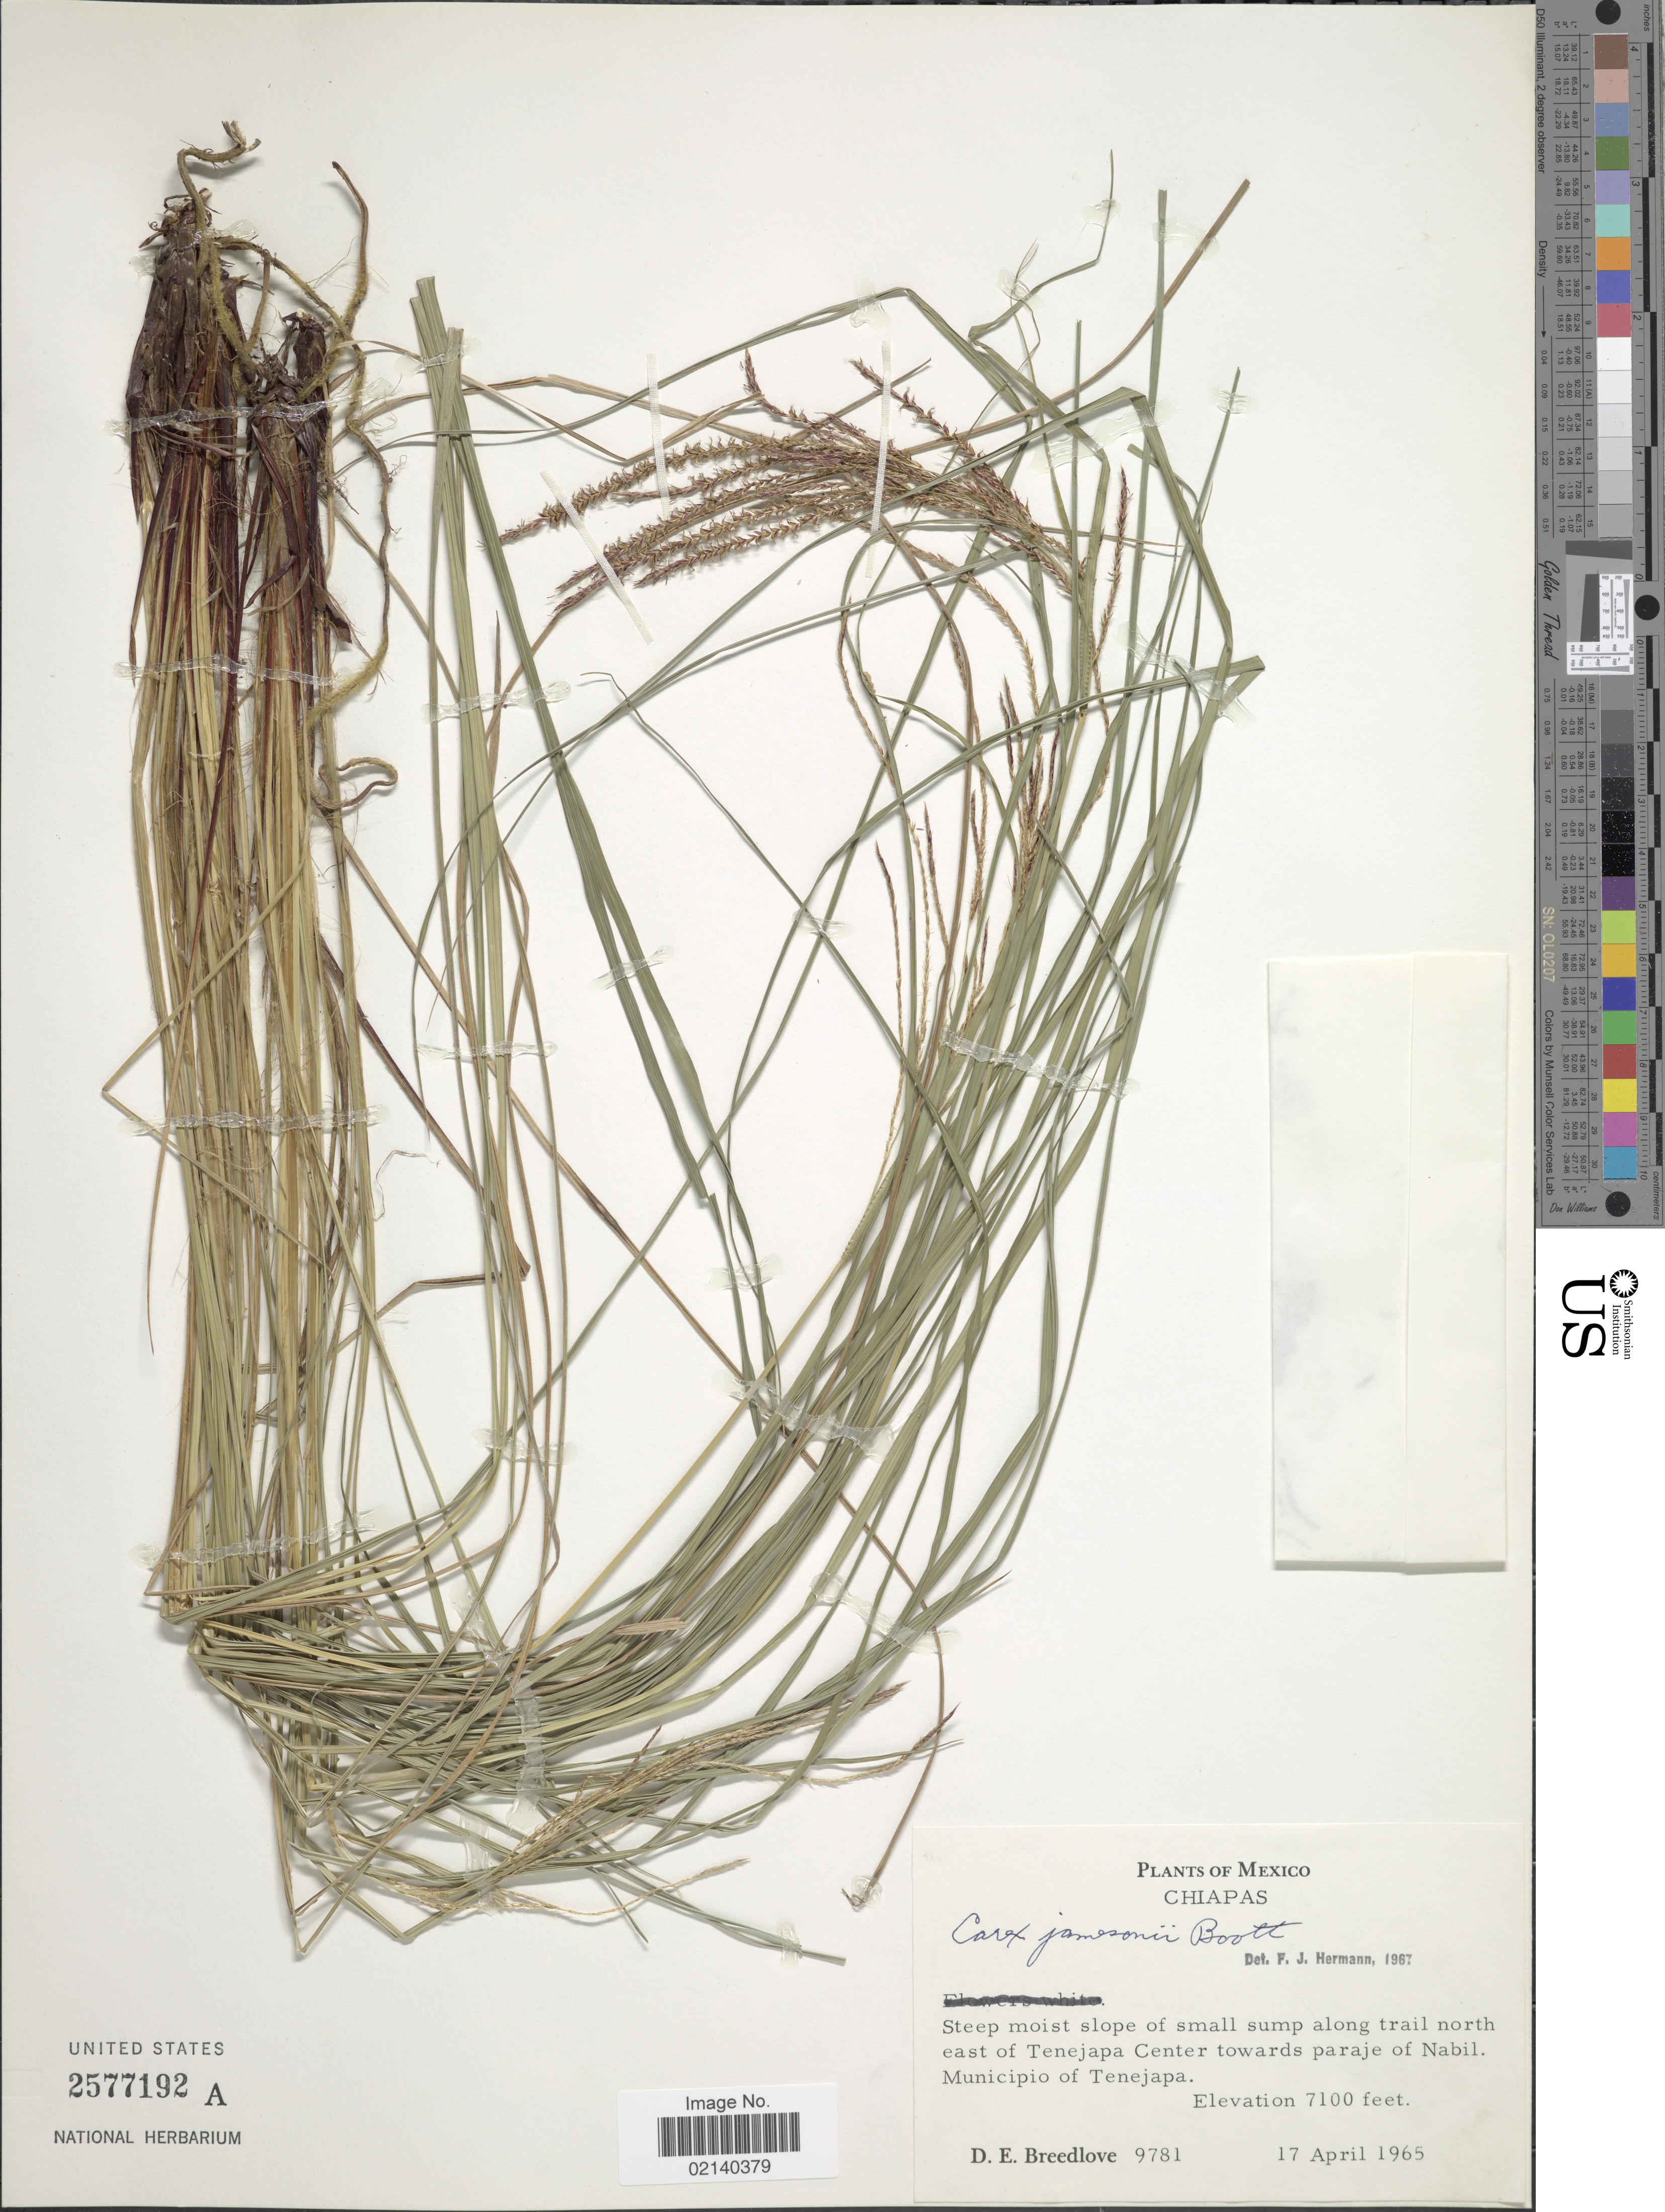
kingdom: Plantae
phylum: Tracheophyta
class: Liliopsida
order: Poales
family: Cyperaceae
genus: Carex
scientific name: Carex jamesonii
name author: Boott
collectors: D. E. Breedlove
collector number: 9781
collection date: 1965-04-17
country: Mexico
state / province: Chiapas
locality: Steep moist slope of small sump along trail north east of Tenejapa Center towards paraje of Nabil, Municipio of Tenejapa.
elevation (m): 2164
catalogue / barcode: US 2577192A